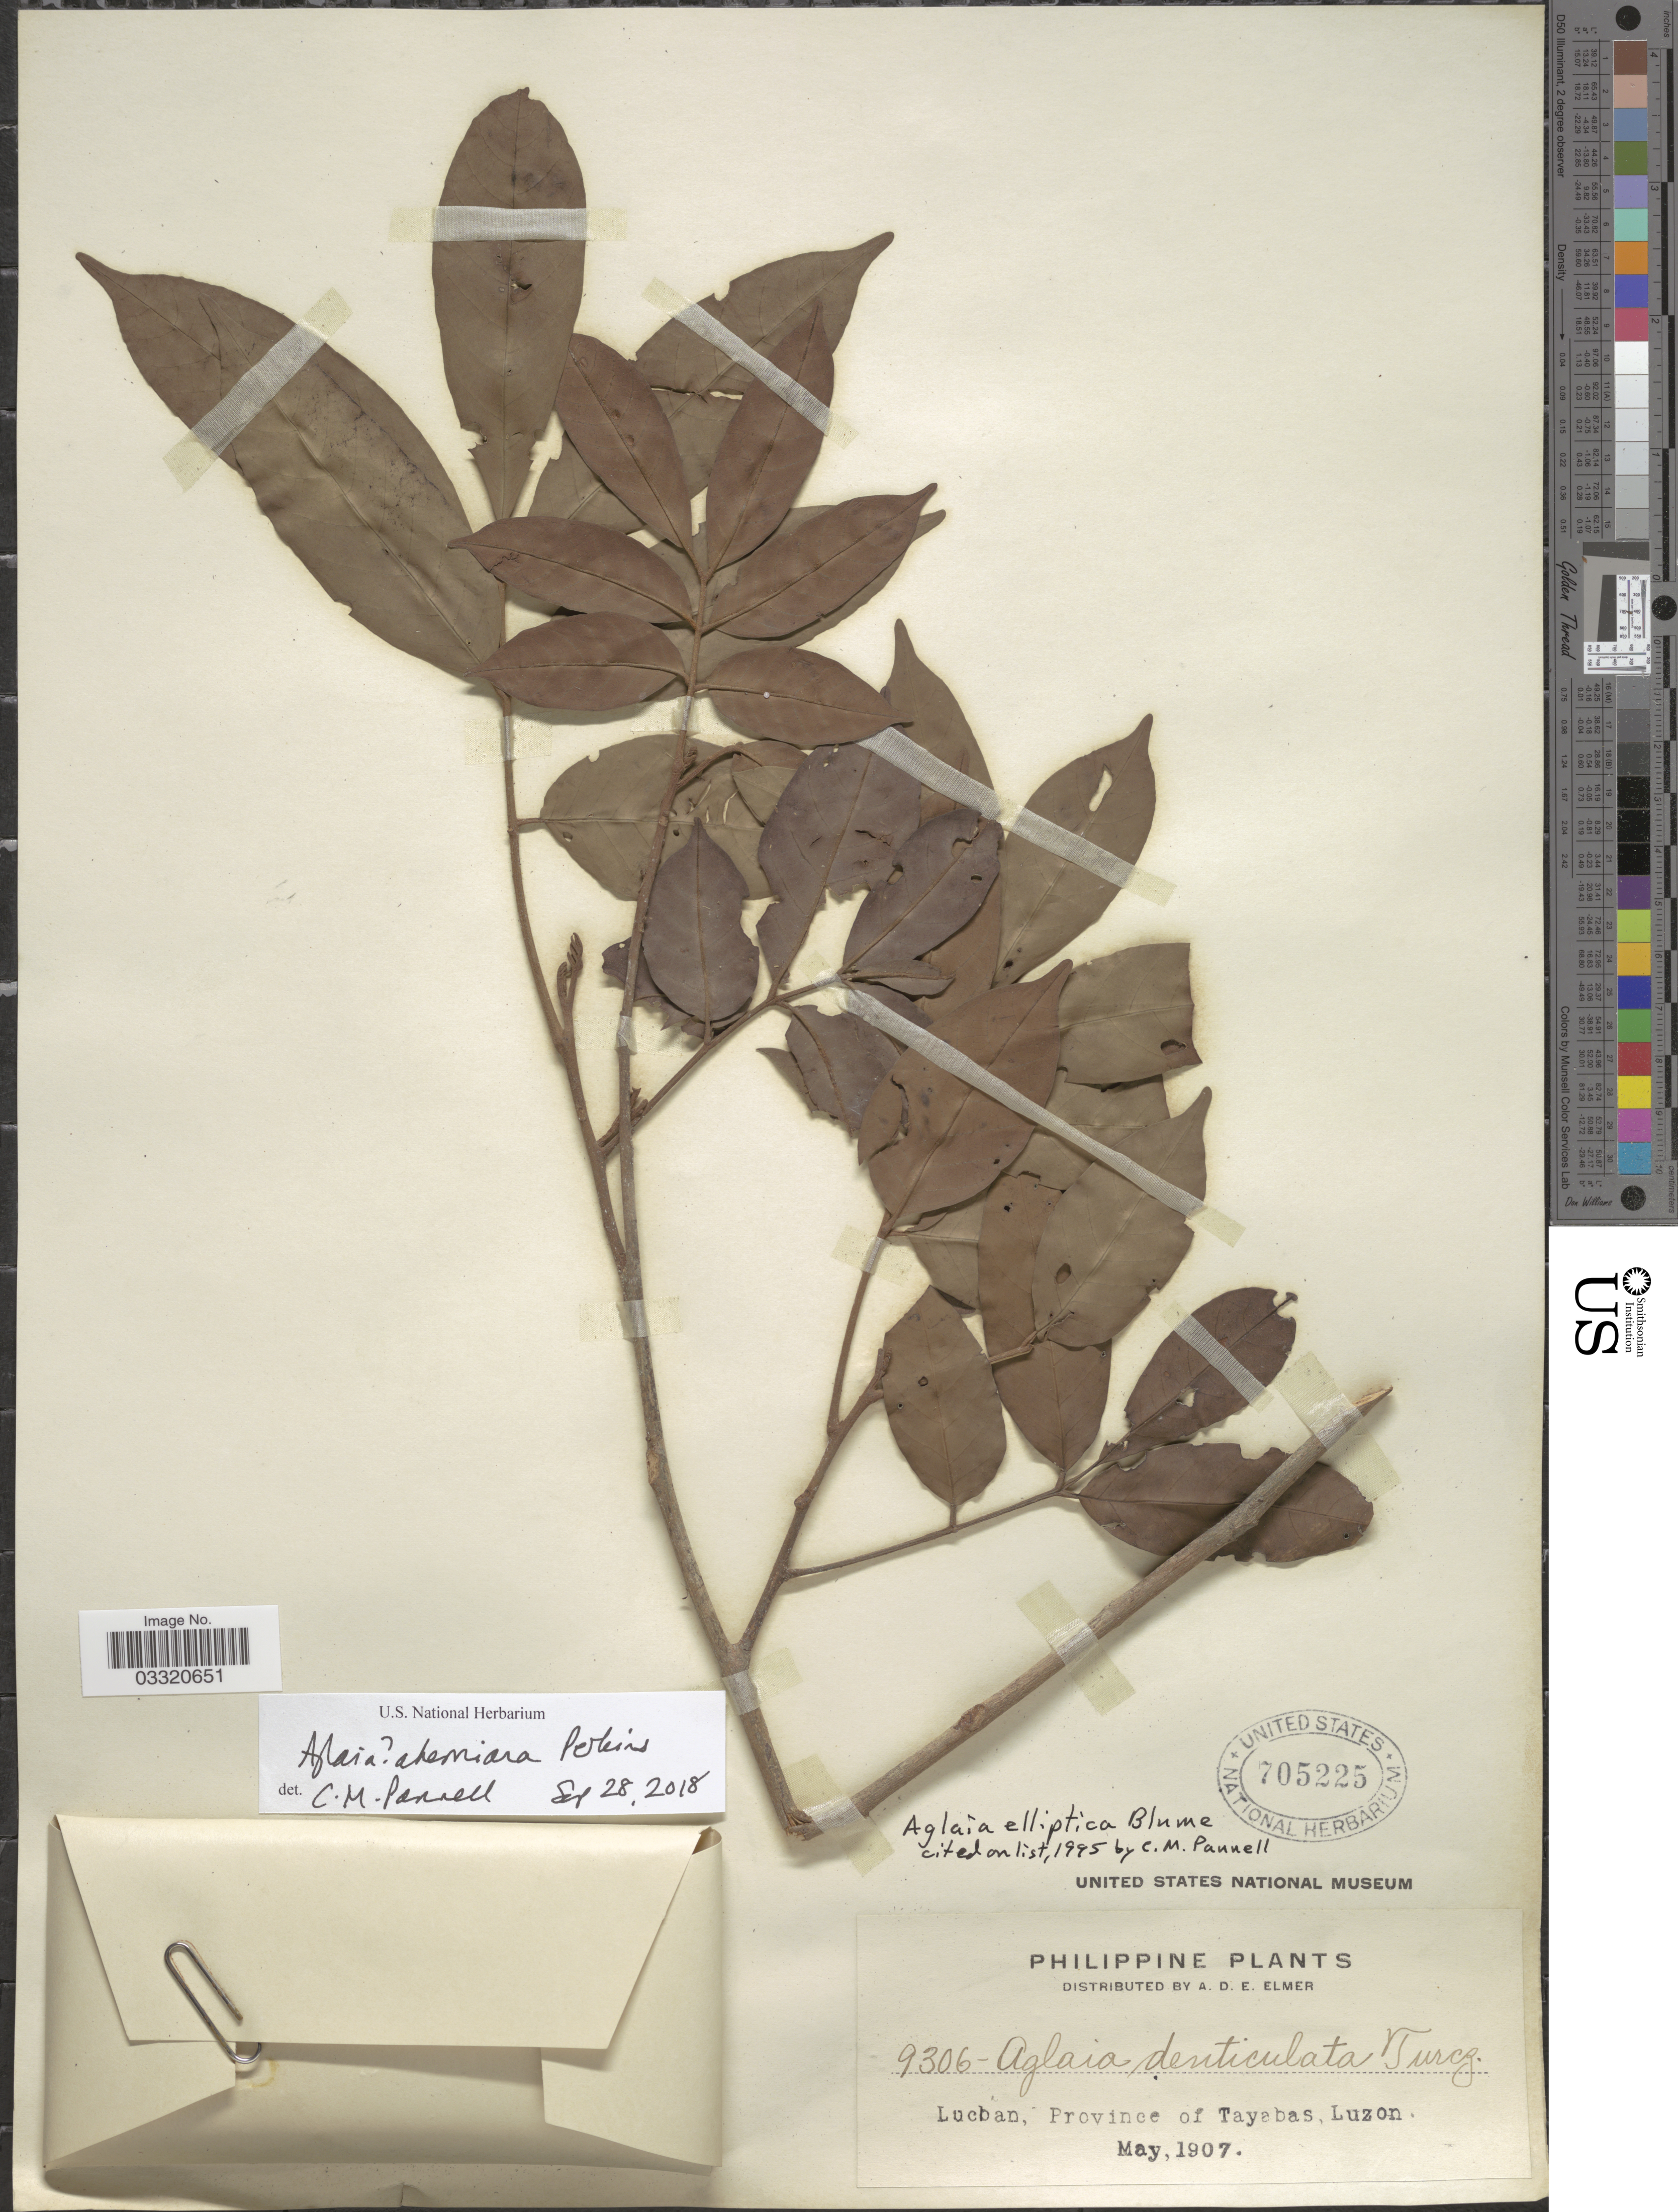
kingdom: Plantae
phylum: Tracheophyta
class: Magnoliopsida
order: Sapindales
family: Meliaceae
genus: Aglaia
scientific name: Aglaia aherniana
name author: Perkins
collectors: A. D. E. Elmer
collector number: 9306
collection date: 1907-05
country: Philippines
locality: Lucban, Province of Tayabas, Luzon.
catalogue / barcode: US 705225